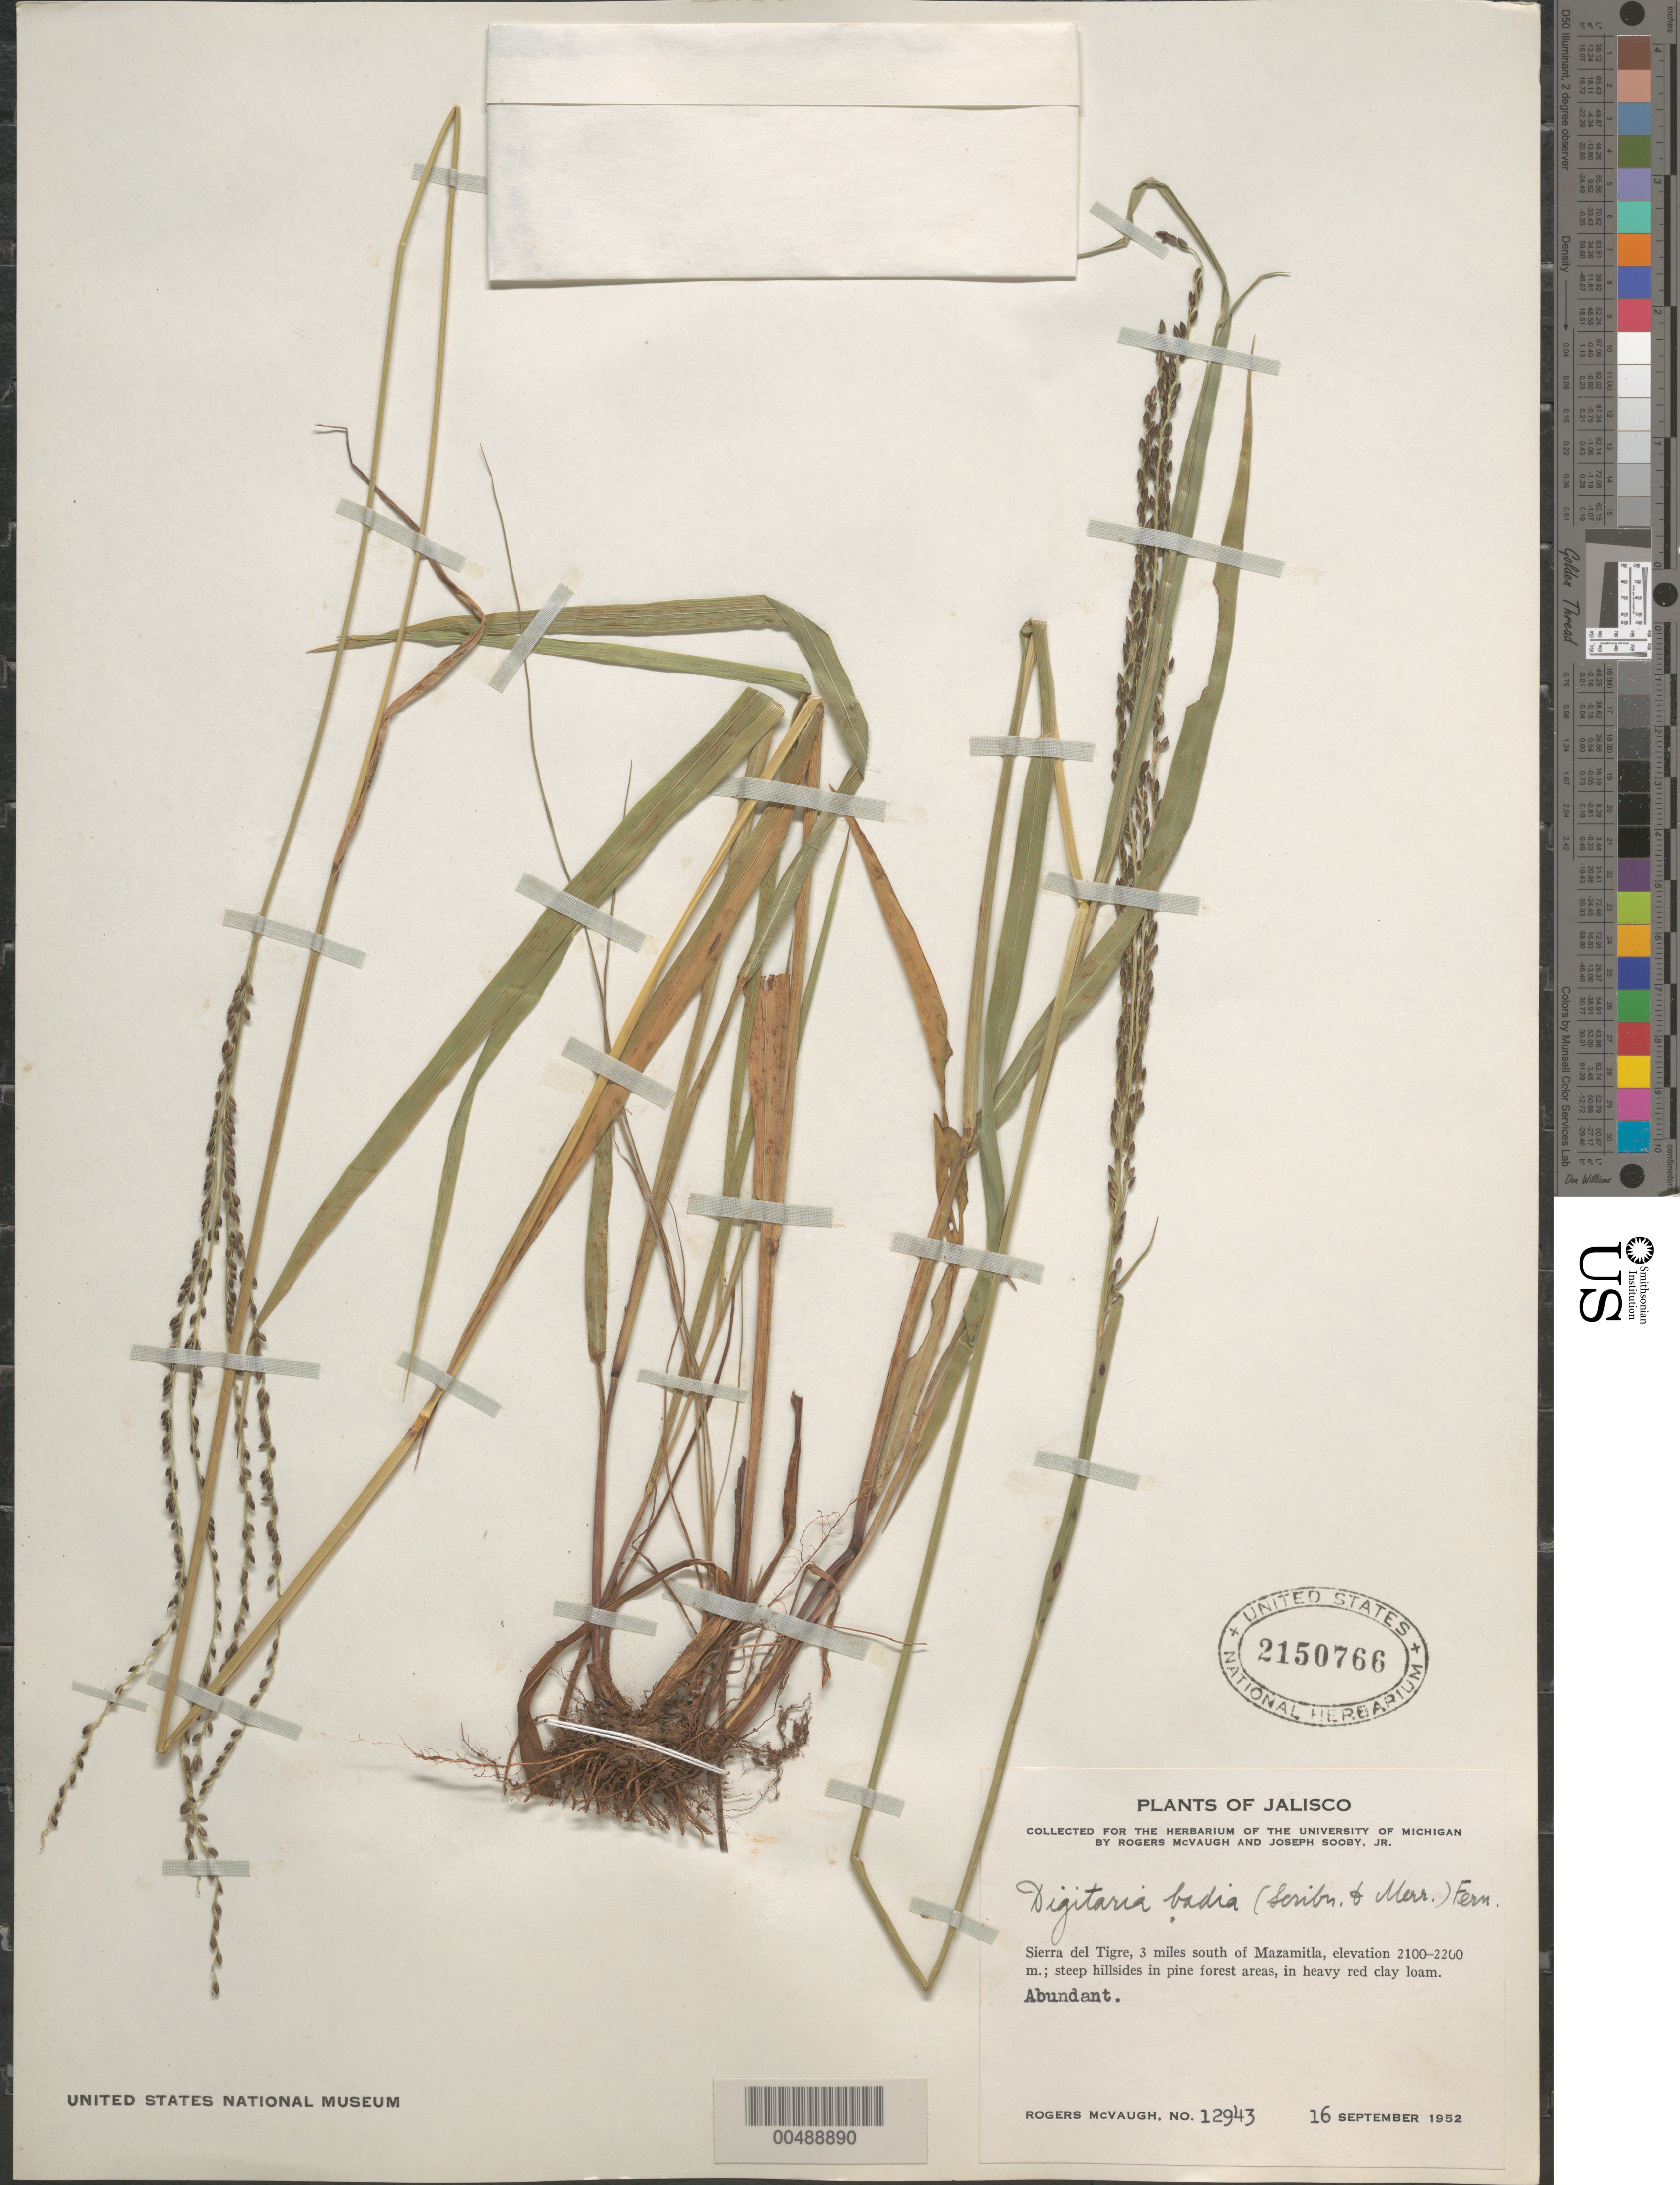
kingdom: Plantae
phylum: Tracheophyta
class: Liliopsida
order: Poales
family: Poaceae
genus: Digitaria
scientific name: Digitaria badia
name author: (Scribn. & Merr.) Fernald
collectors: R. McVaugh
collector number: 12943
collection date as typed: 16 Sep 1952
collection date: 1952-09-16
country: Mexico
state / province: Jalisco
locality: Sierra del Tigre, 3 mi S of Mazamitla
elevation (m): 2100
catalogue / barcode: US 2150766